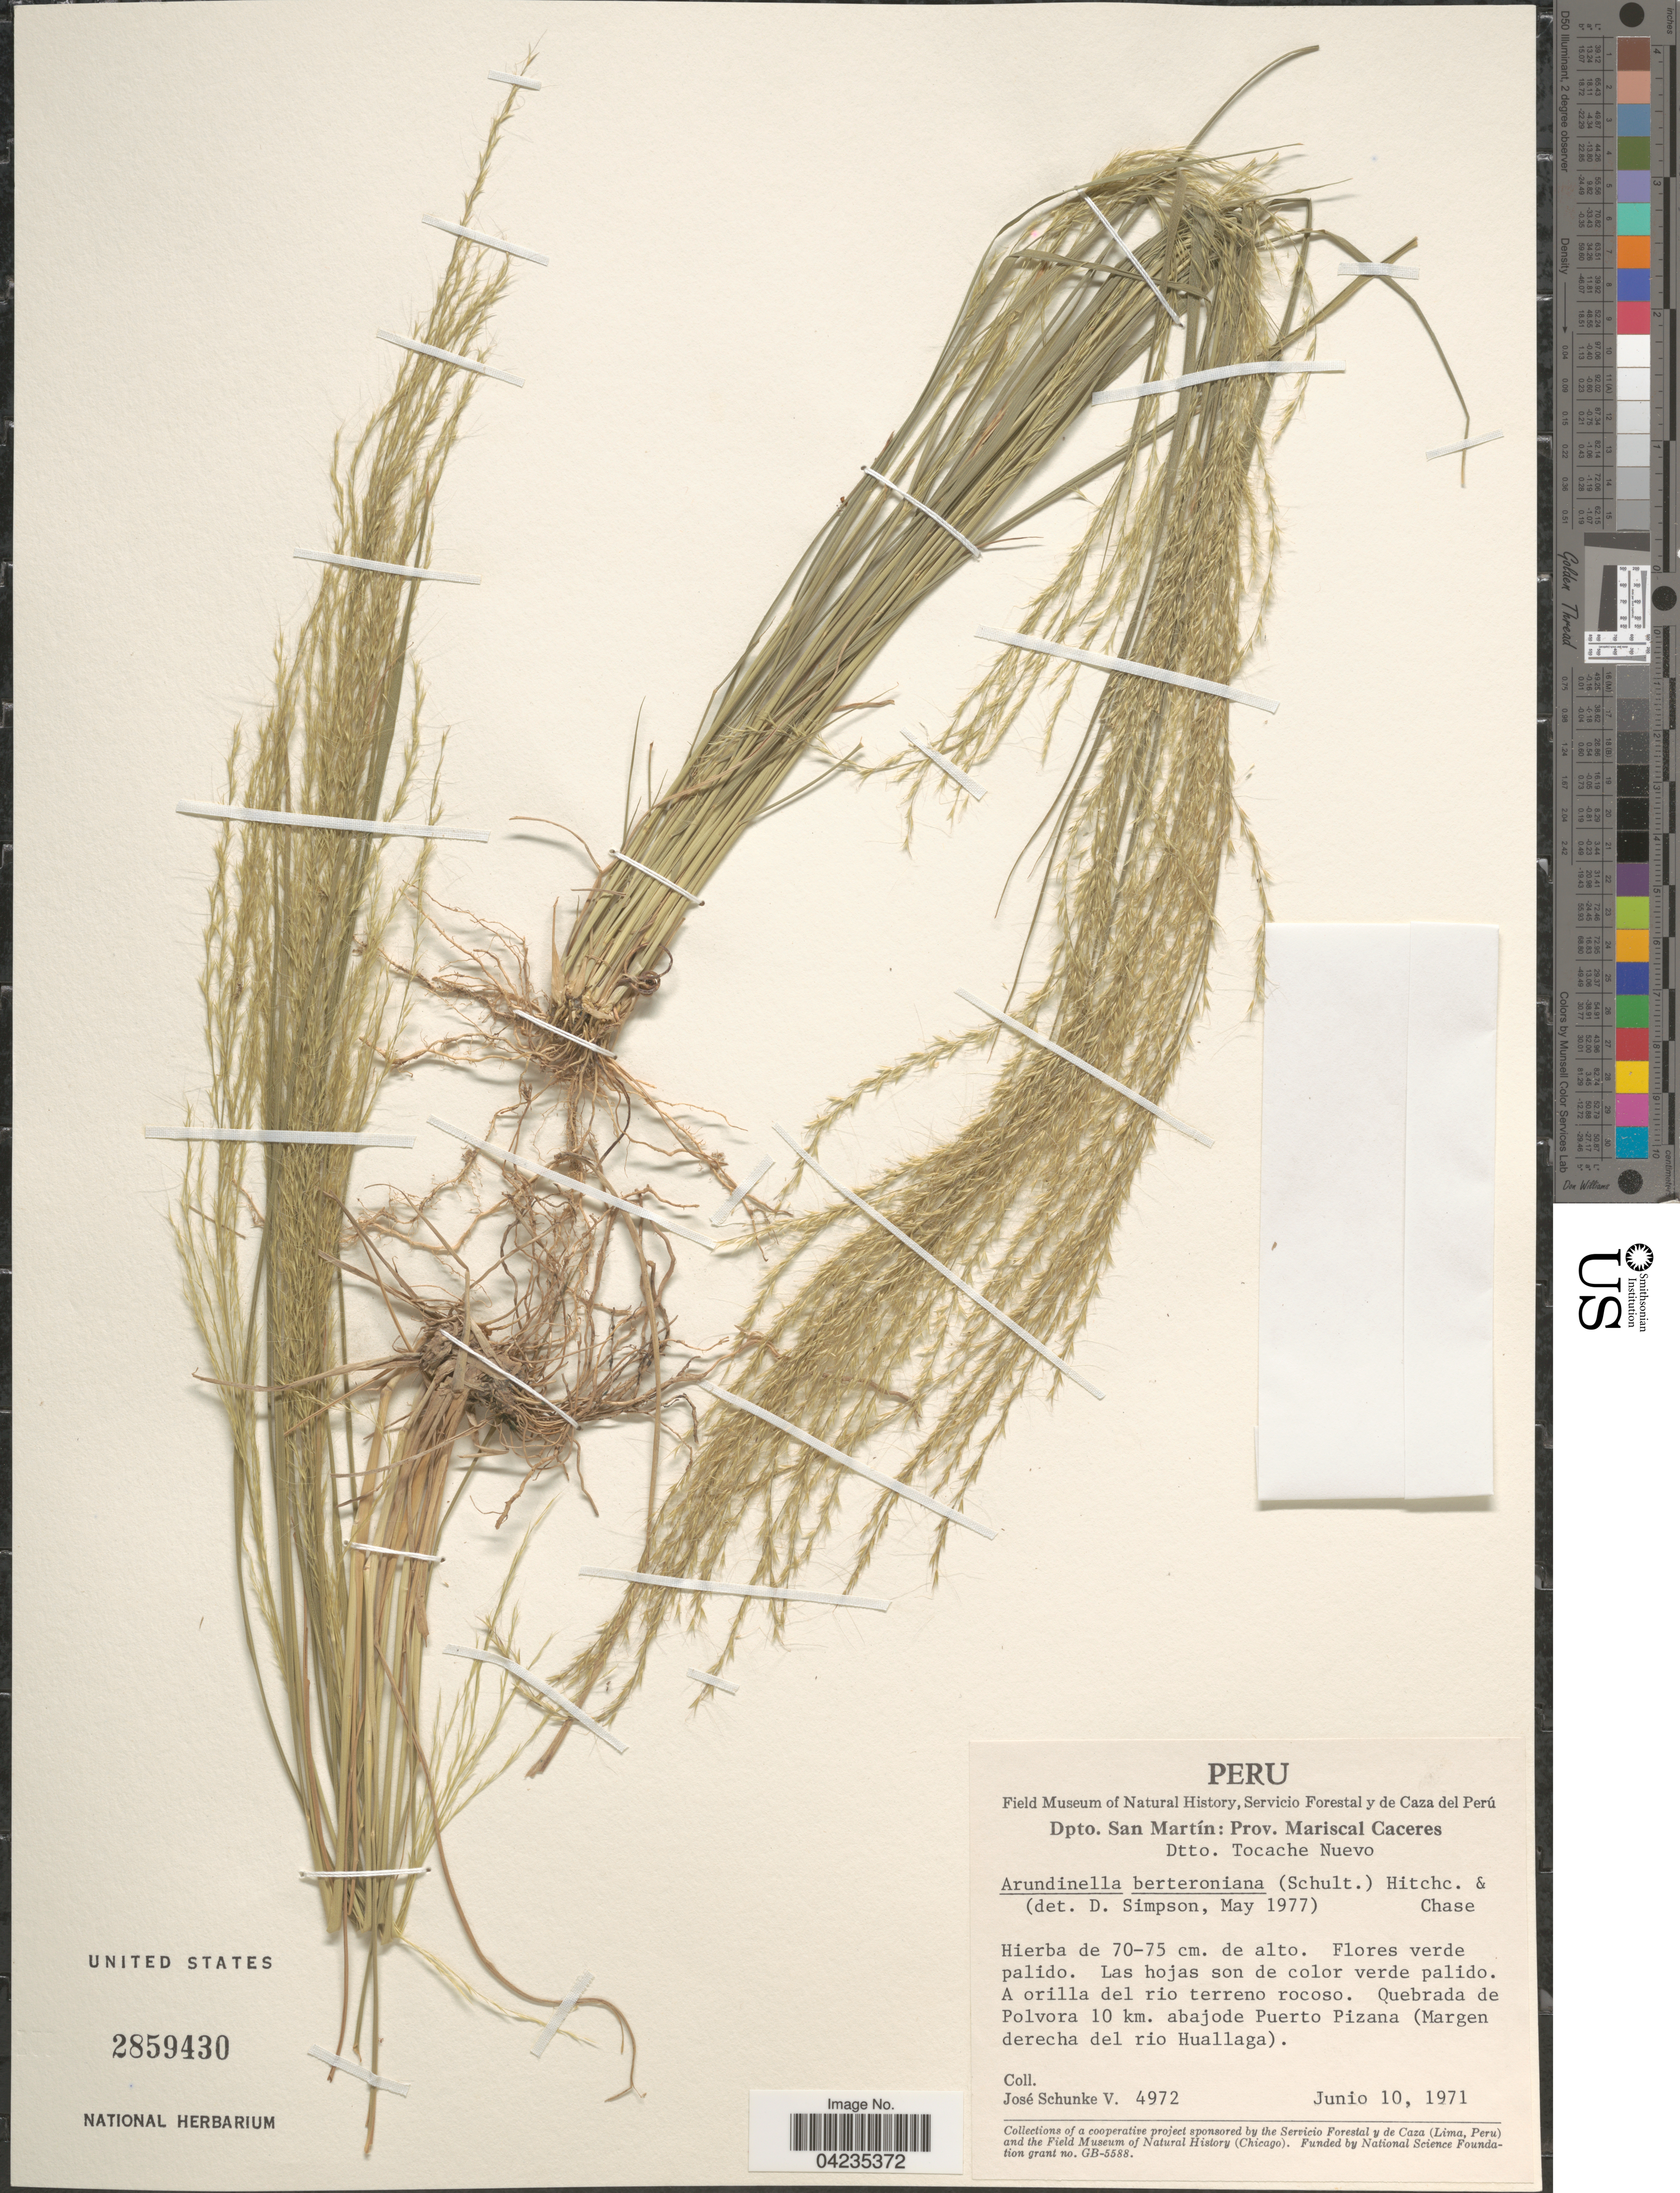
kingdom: Plantae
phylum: Tracheophyta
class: Liliopsida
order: Poales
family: Poaceae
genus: Arundinella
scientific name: Arundinella berteroniana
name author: (Schult.) Hitchc. & Chase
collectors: J. Schunke Vigo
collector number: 4972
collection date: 1971-06-10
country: Peru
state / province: San Martín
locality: Dpto. San Martín: Prov. Mariscal Caceres. Dtto. Tocache Nuevo. Quebrada de Polvora 10 km. abajode Puerto Pizana (Margen derecha del rio Huallaga).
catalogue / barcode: US 2859430